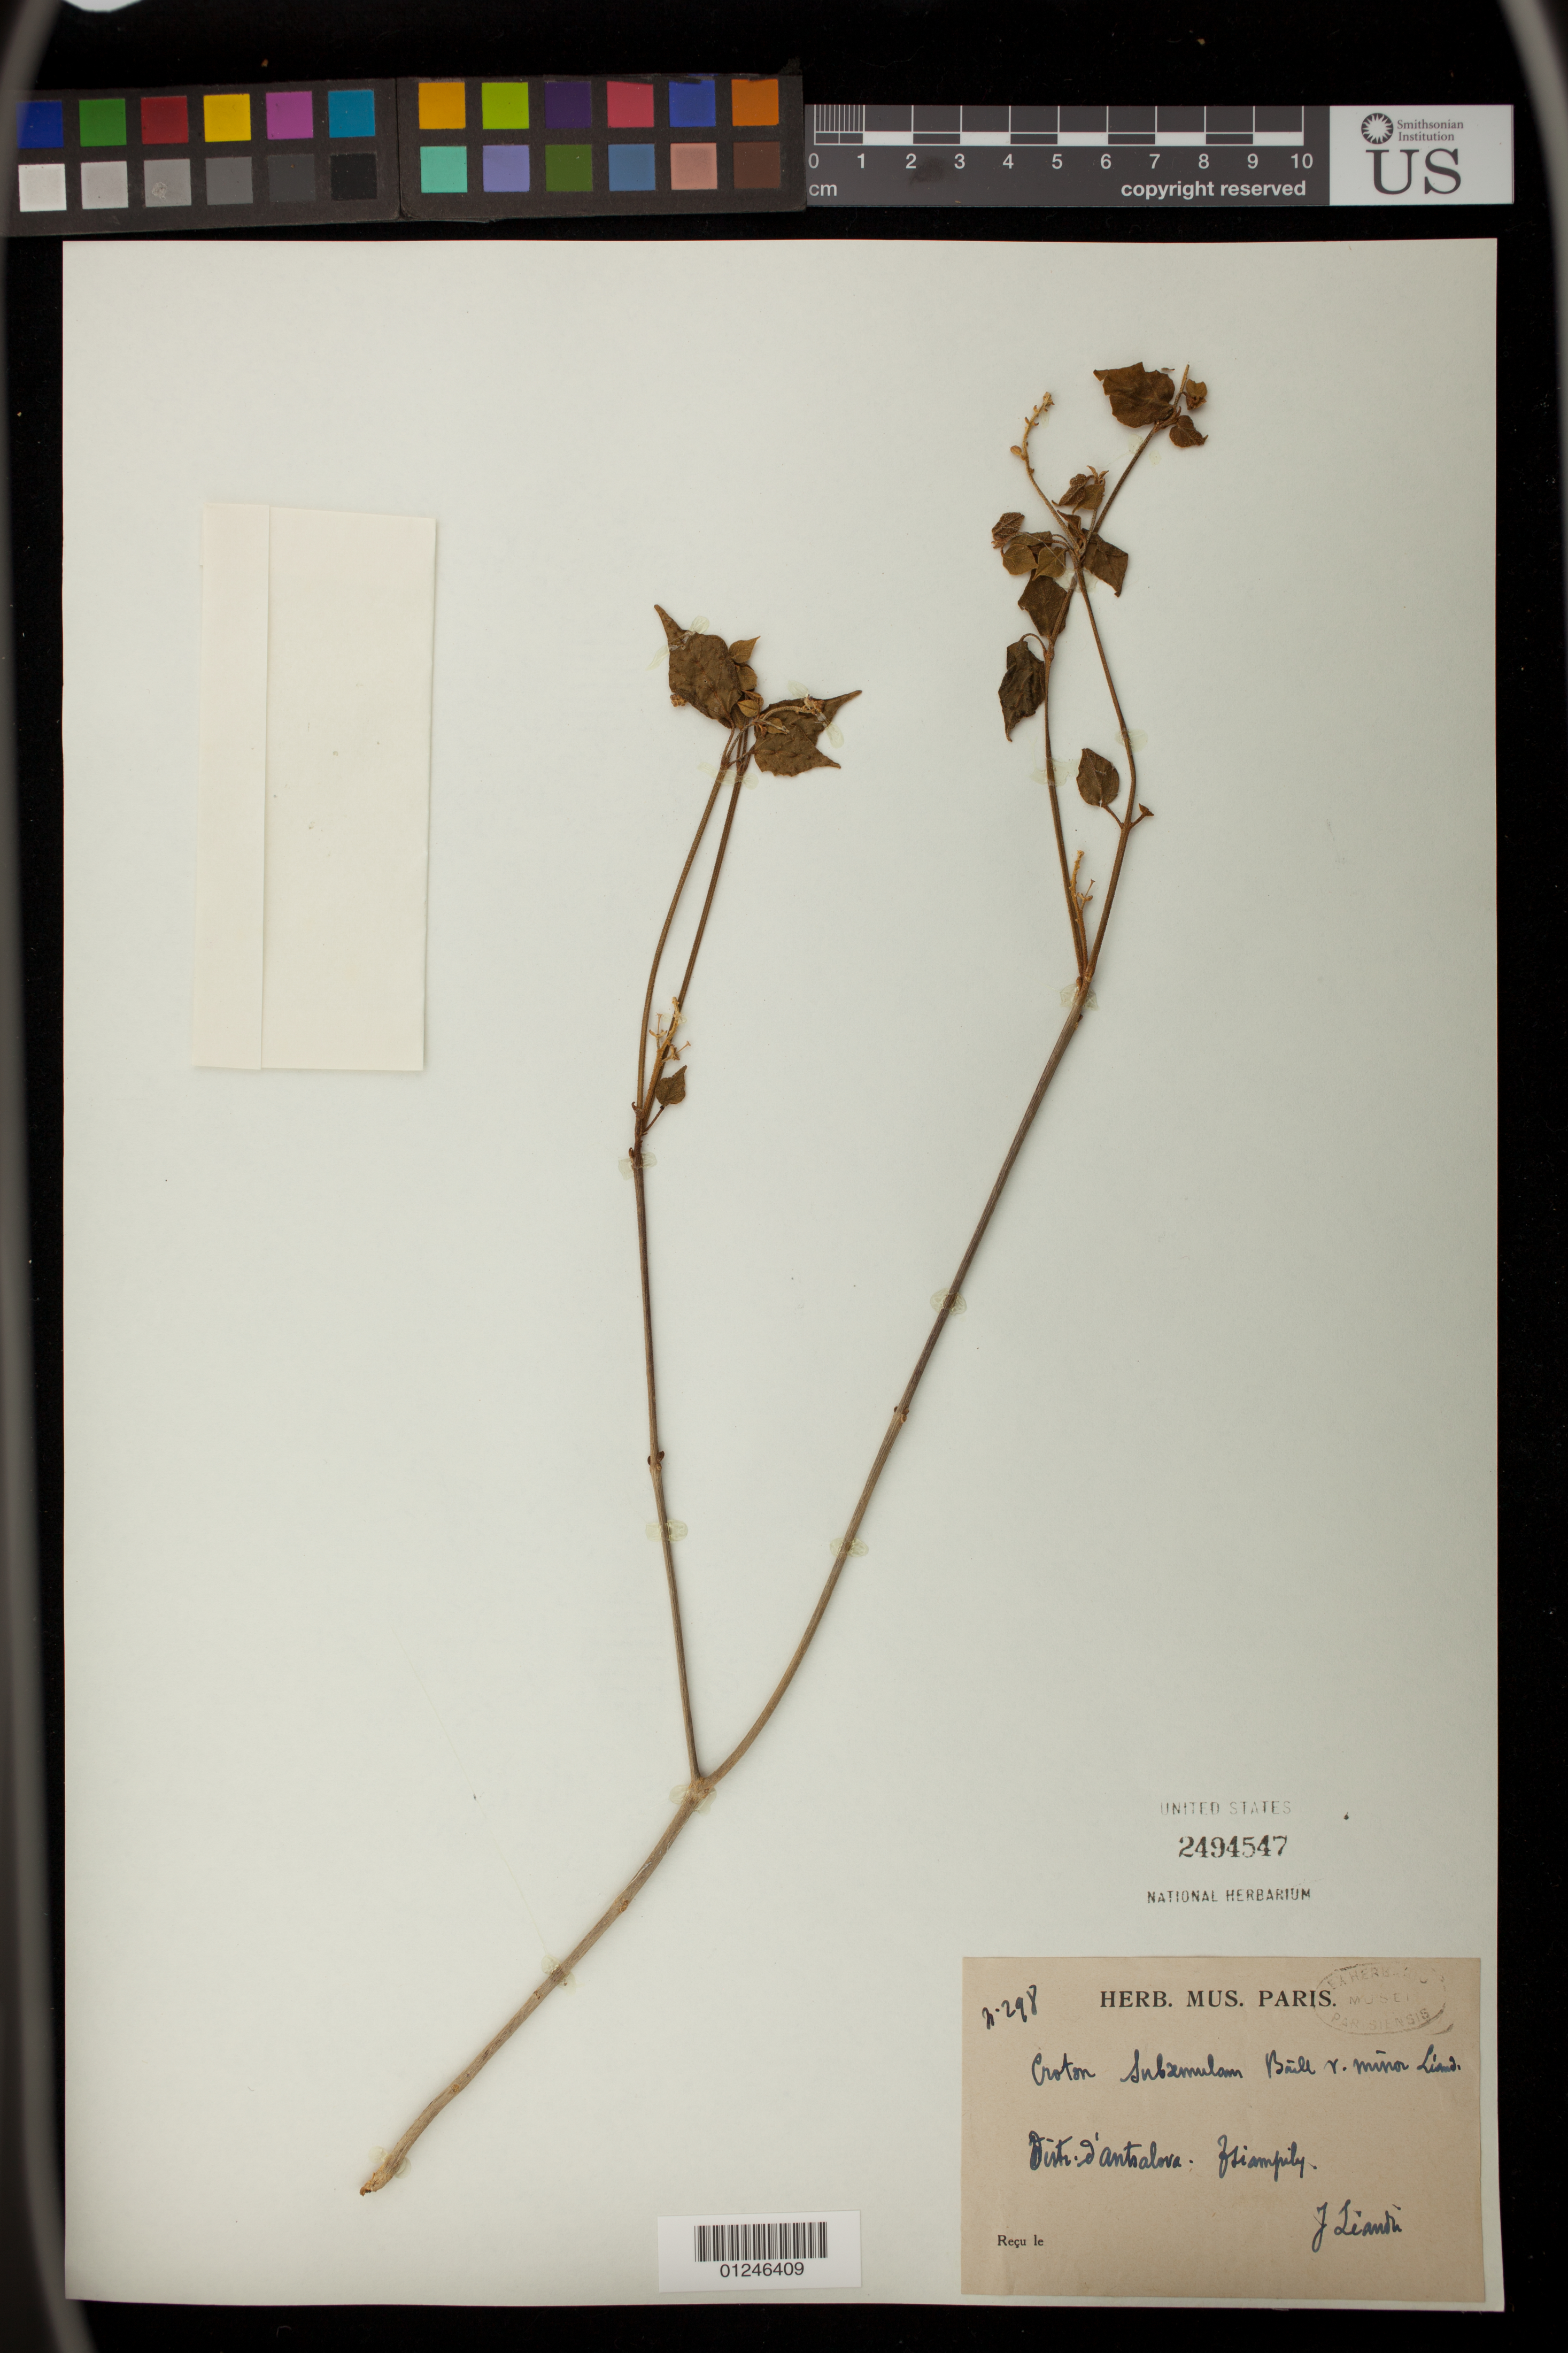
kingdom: Plantae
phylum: Tracheophyta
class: Magnoliopsida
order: Malpighiales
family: Euphorbiaceae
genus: Croton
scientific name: Croton subaemulans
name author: Baill.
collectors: J. Liandi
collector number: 298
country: Madagascar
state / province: Melaky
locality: Distr. D' Antsalova. Jsiampily.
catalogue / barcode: US 2494547